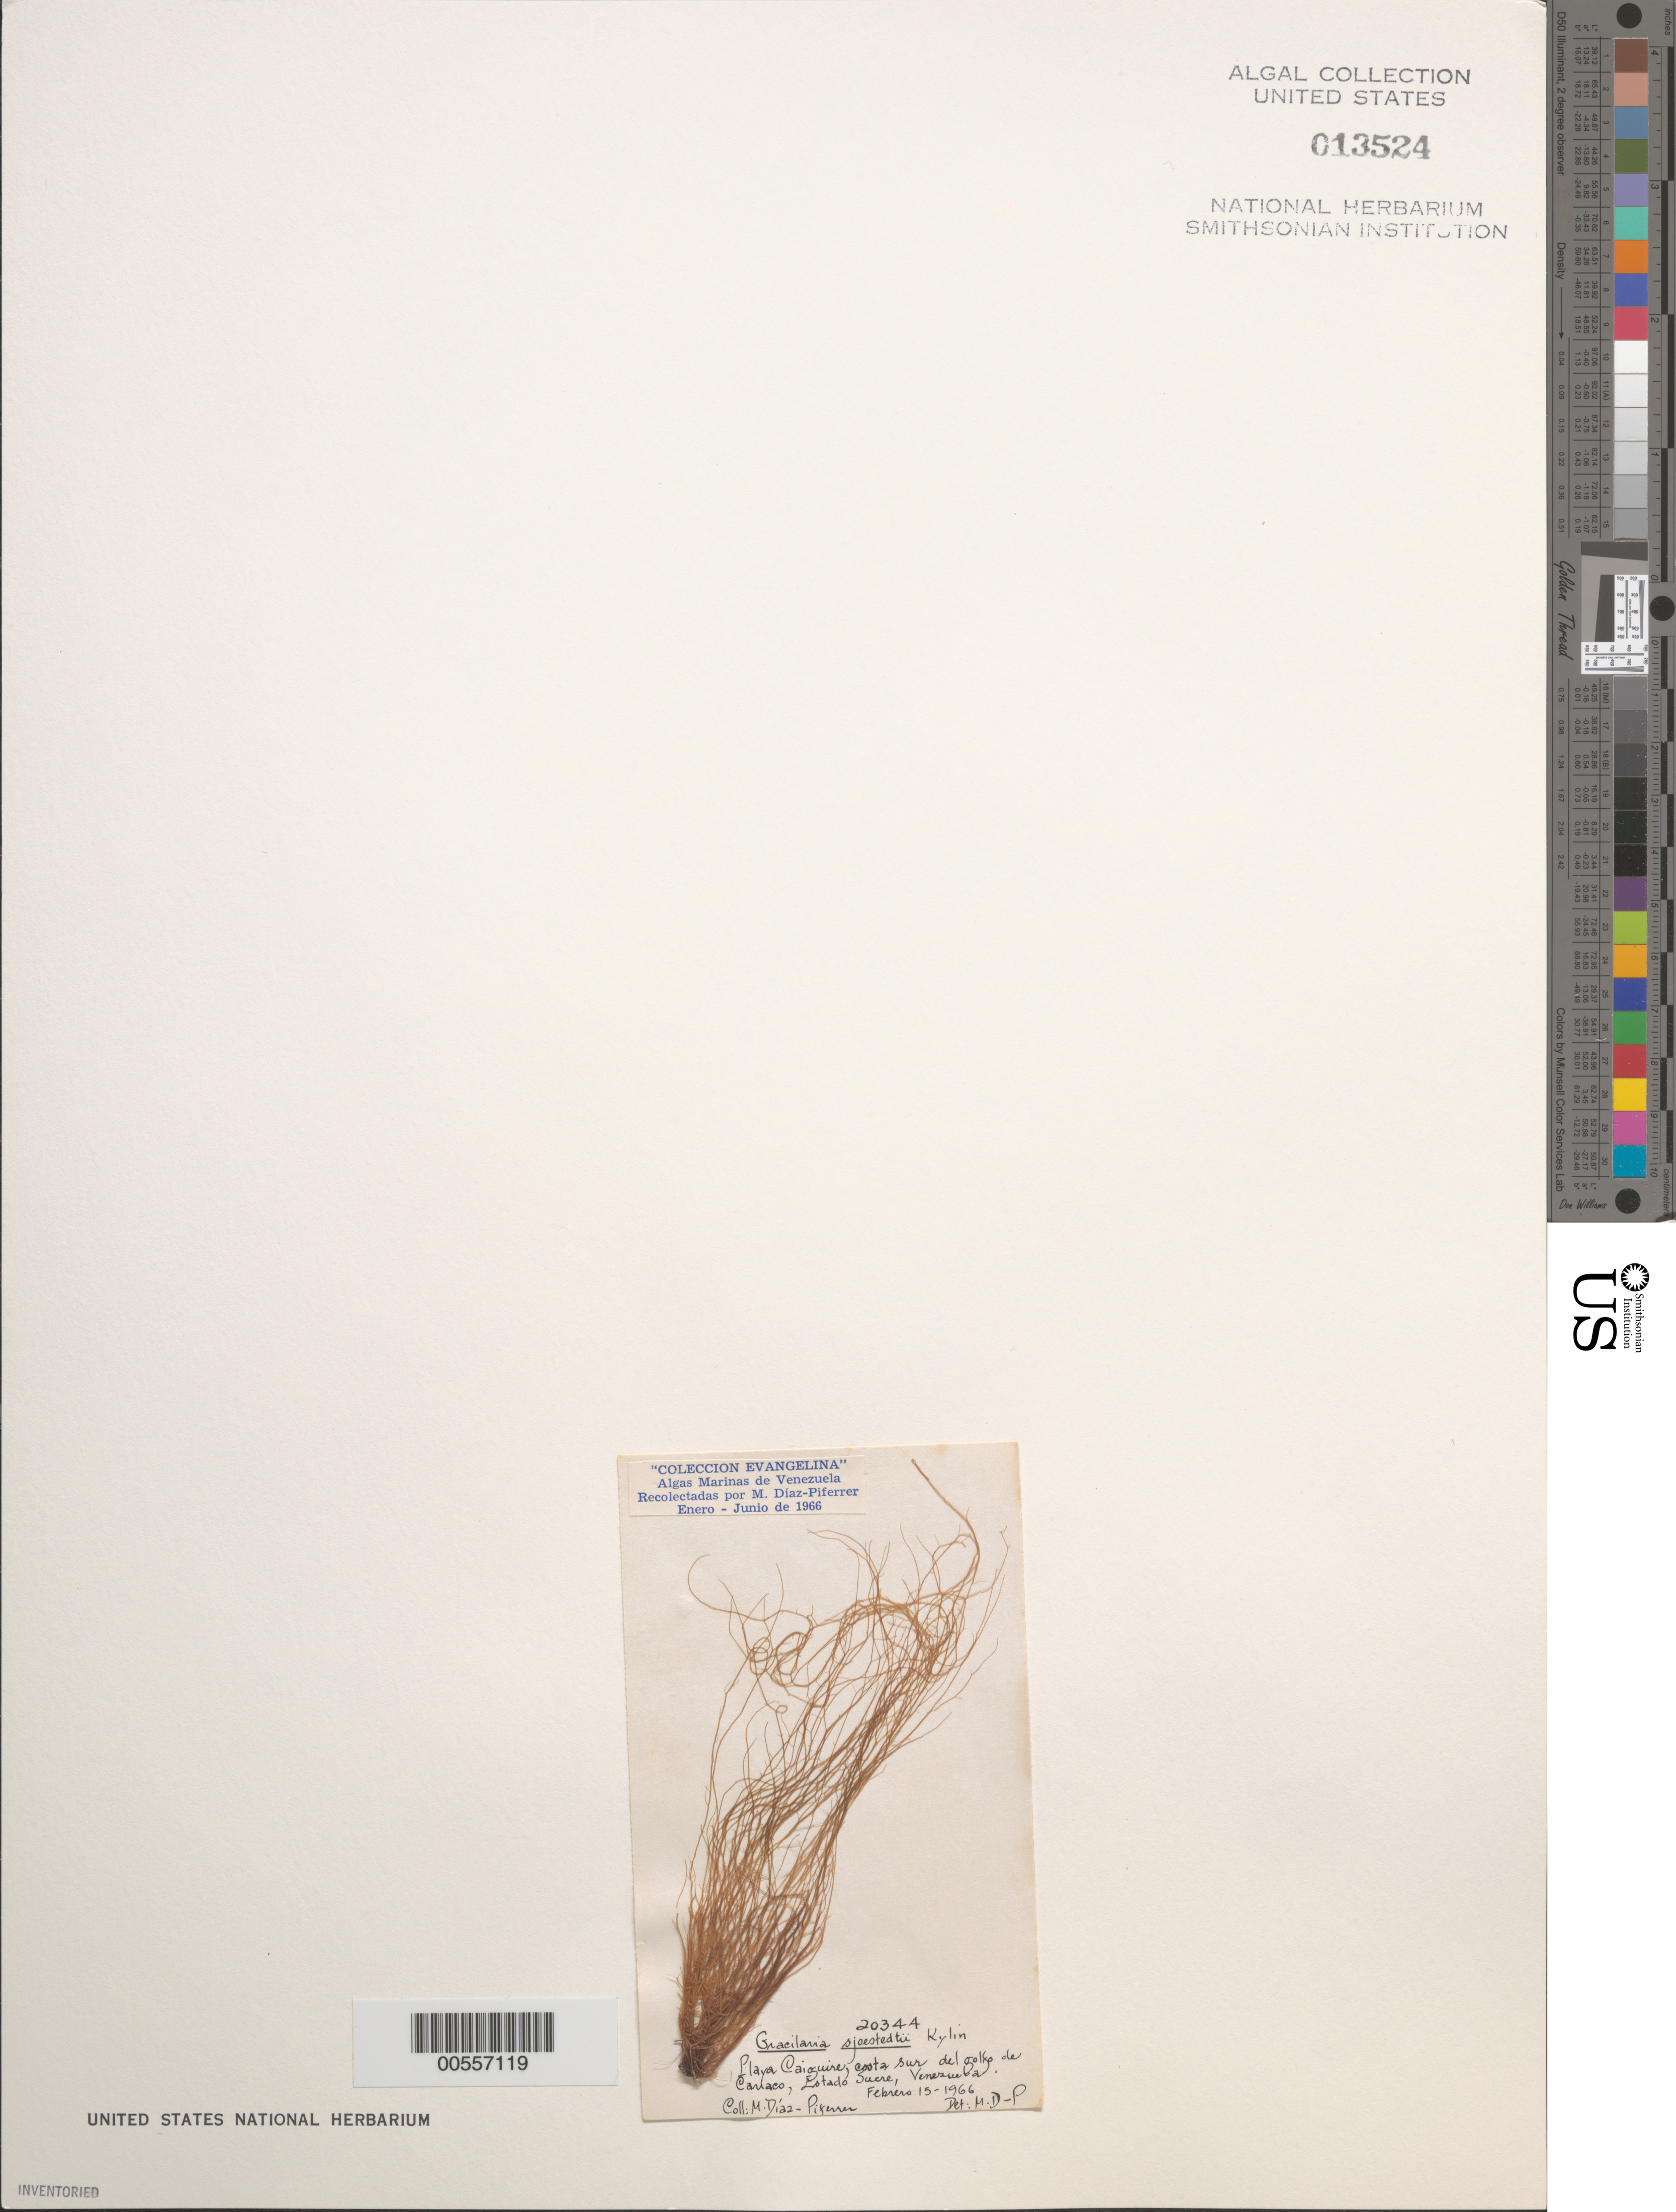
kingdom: Plantae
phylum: Rhodophyta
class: Florideophyceae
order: Gracilariales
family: Gracilariaceae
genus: Gracilariopsis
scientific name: Gracilariopsis andersonii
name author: (Grunow) E.Y. Dawson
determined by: Algae name updating Project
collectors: M. Diaz-Piferrer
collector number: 20344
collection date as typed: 15 Feb 1966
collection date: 1966-02-15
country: Venezuela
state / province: Sucre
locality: Playa Caiguire, Golfe de Cariaco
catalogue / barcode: US 13524